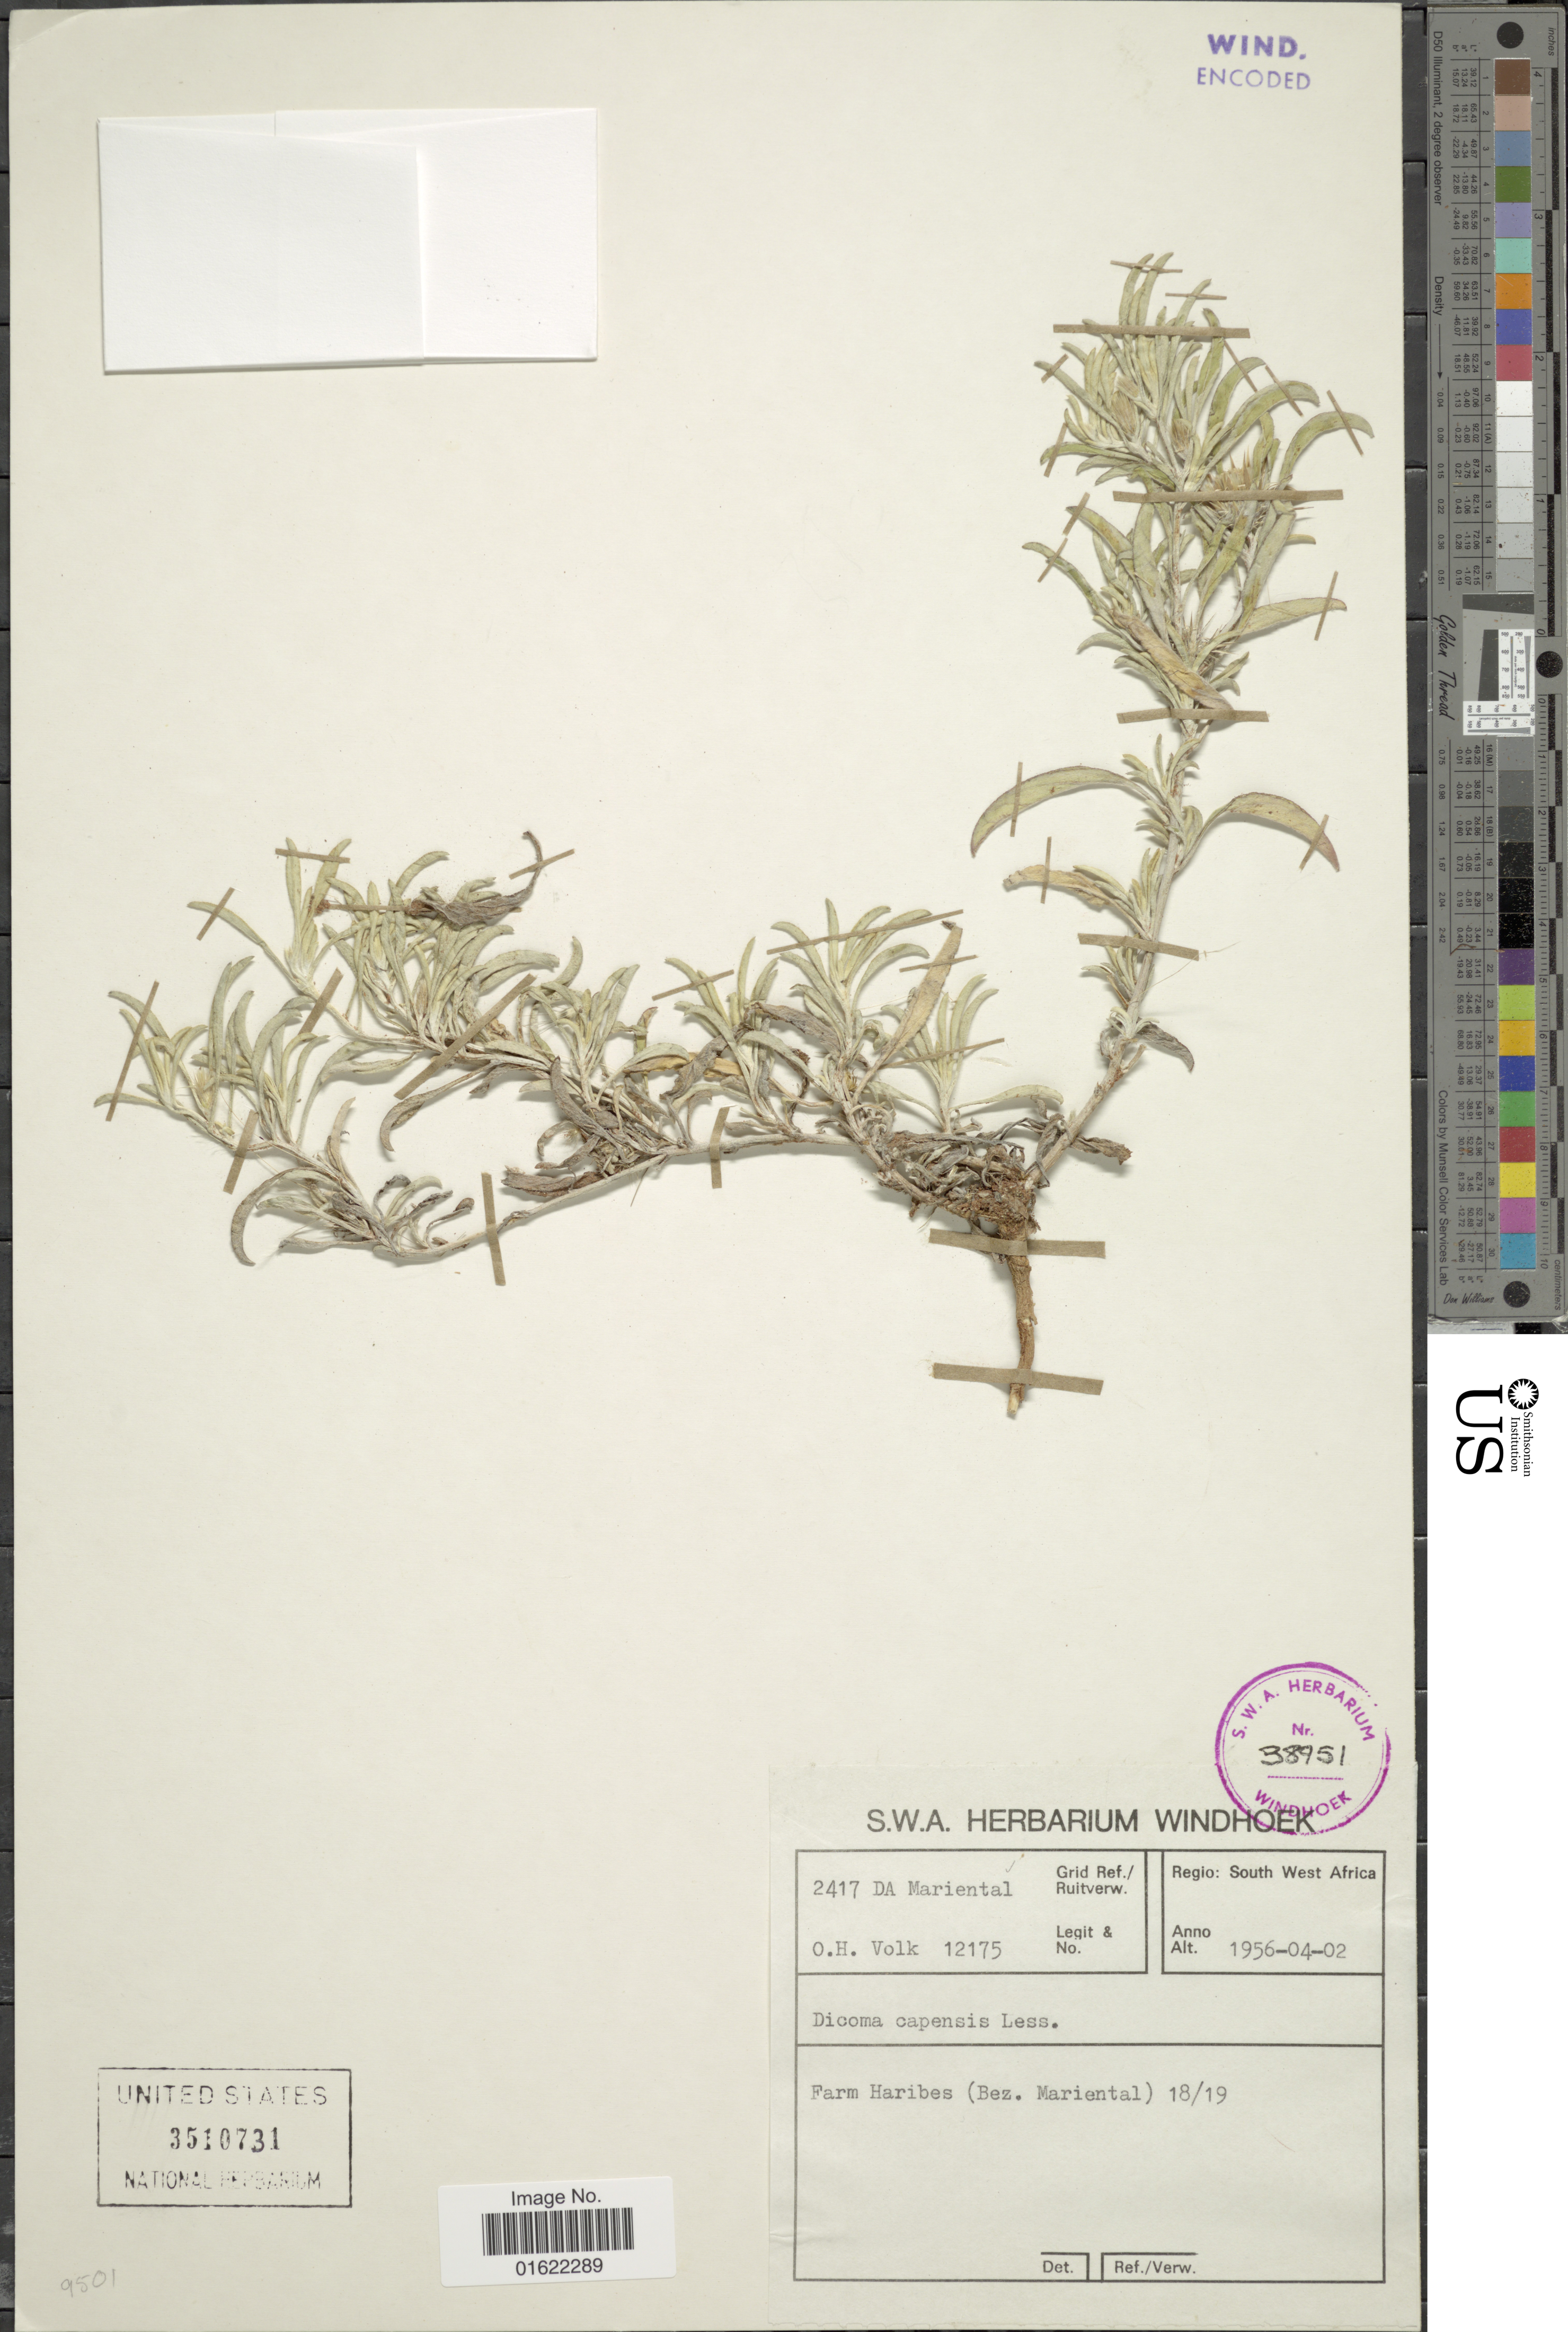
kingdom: Plantae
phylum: Tracheophyta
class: Magnoliopsida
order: Asterales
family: Asteraceae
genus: Dicoma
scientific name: Dicoma capensis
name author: Less.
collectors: O. Volk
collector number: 12175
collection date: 1956-04-02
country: Namibia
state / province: Hardap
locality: Regio: South West Afrika. Farm Haribes (Bez. Mariental) 18/19. Grid Ref./ Ruitverw. 2147 DA Mariental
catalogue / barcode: US 3510731